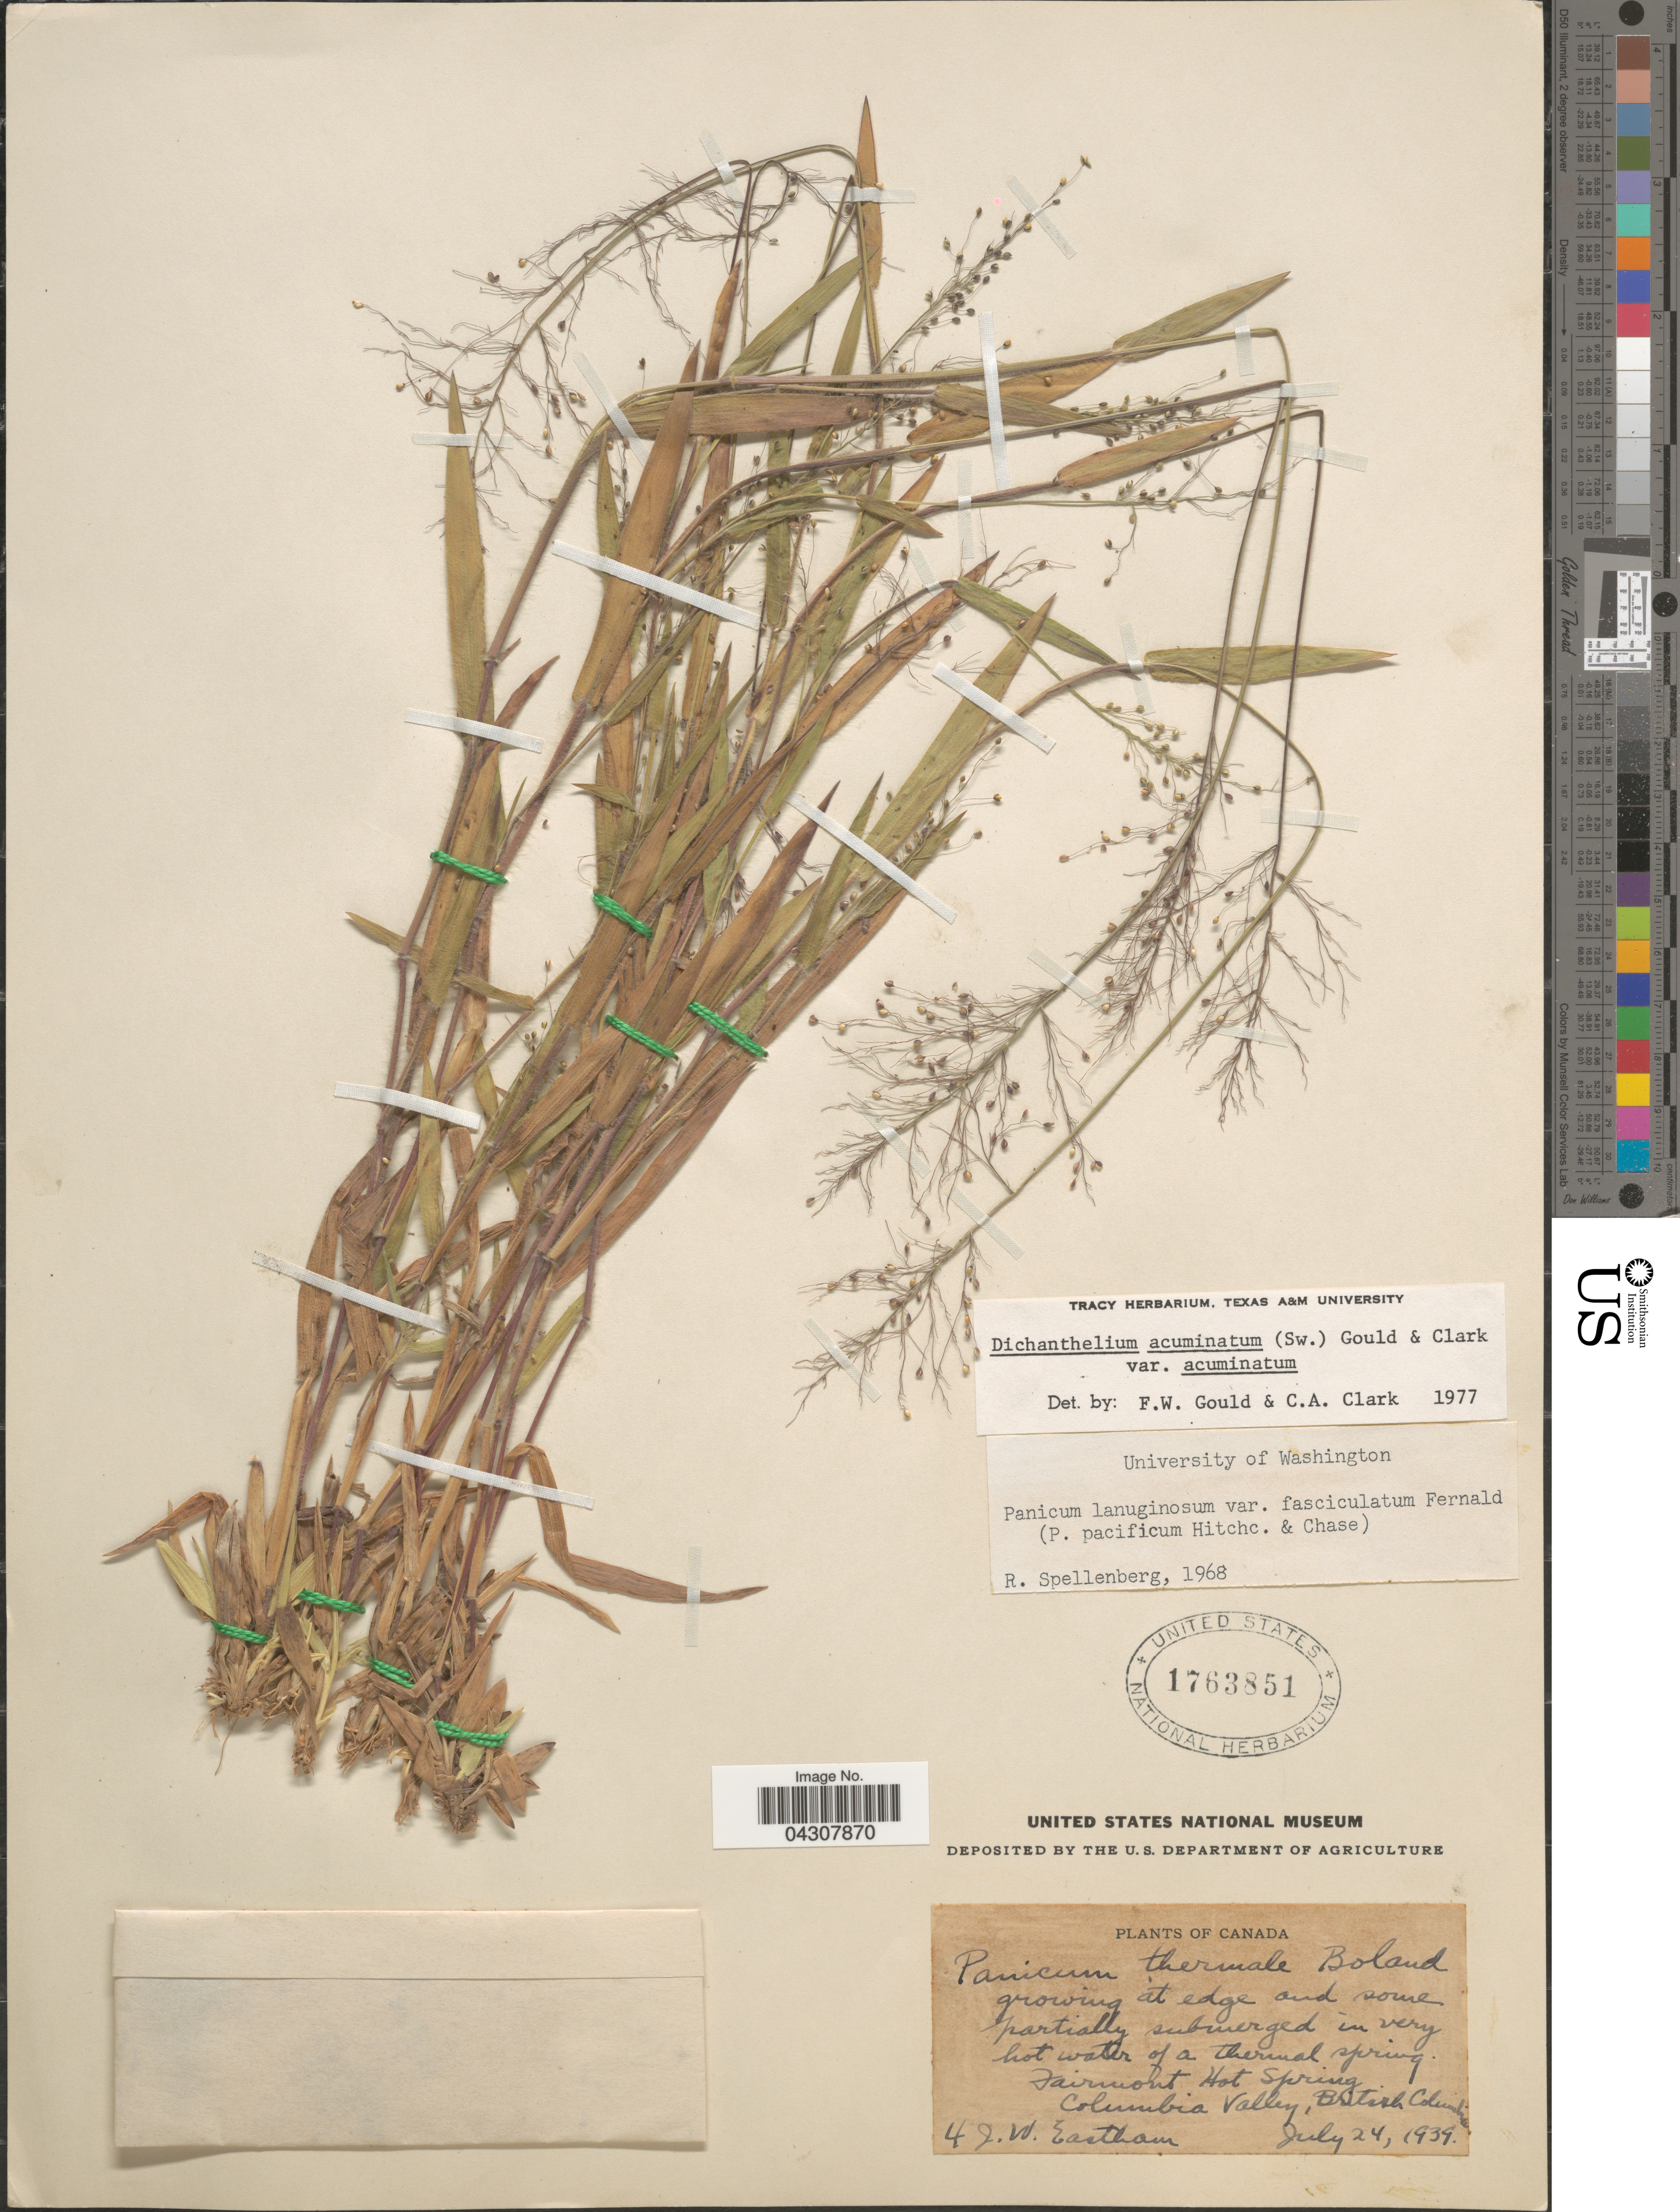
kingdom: Plantae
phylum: Tracheophyta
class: Liliopsida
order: Poales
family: Poaceae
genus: Dichanthelium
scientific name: Dichanthelium acuminatum var. acuminatum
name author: (Sw.) Gould & C.A. Clark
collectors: J. Eastham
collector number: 4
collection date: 1939-07-24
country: Canada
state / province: British Columbia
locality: Fairmont Hot Spring. Columbia Valley.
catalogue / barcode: US 1763851